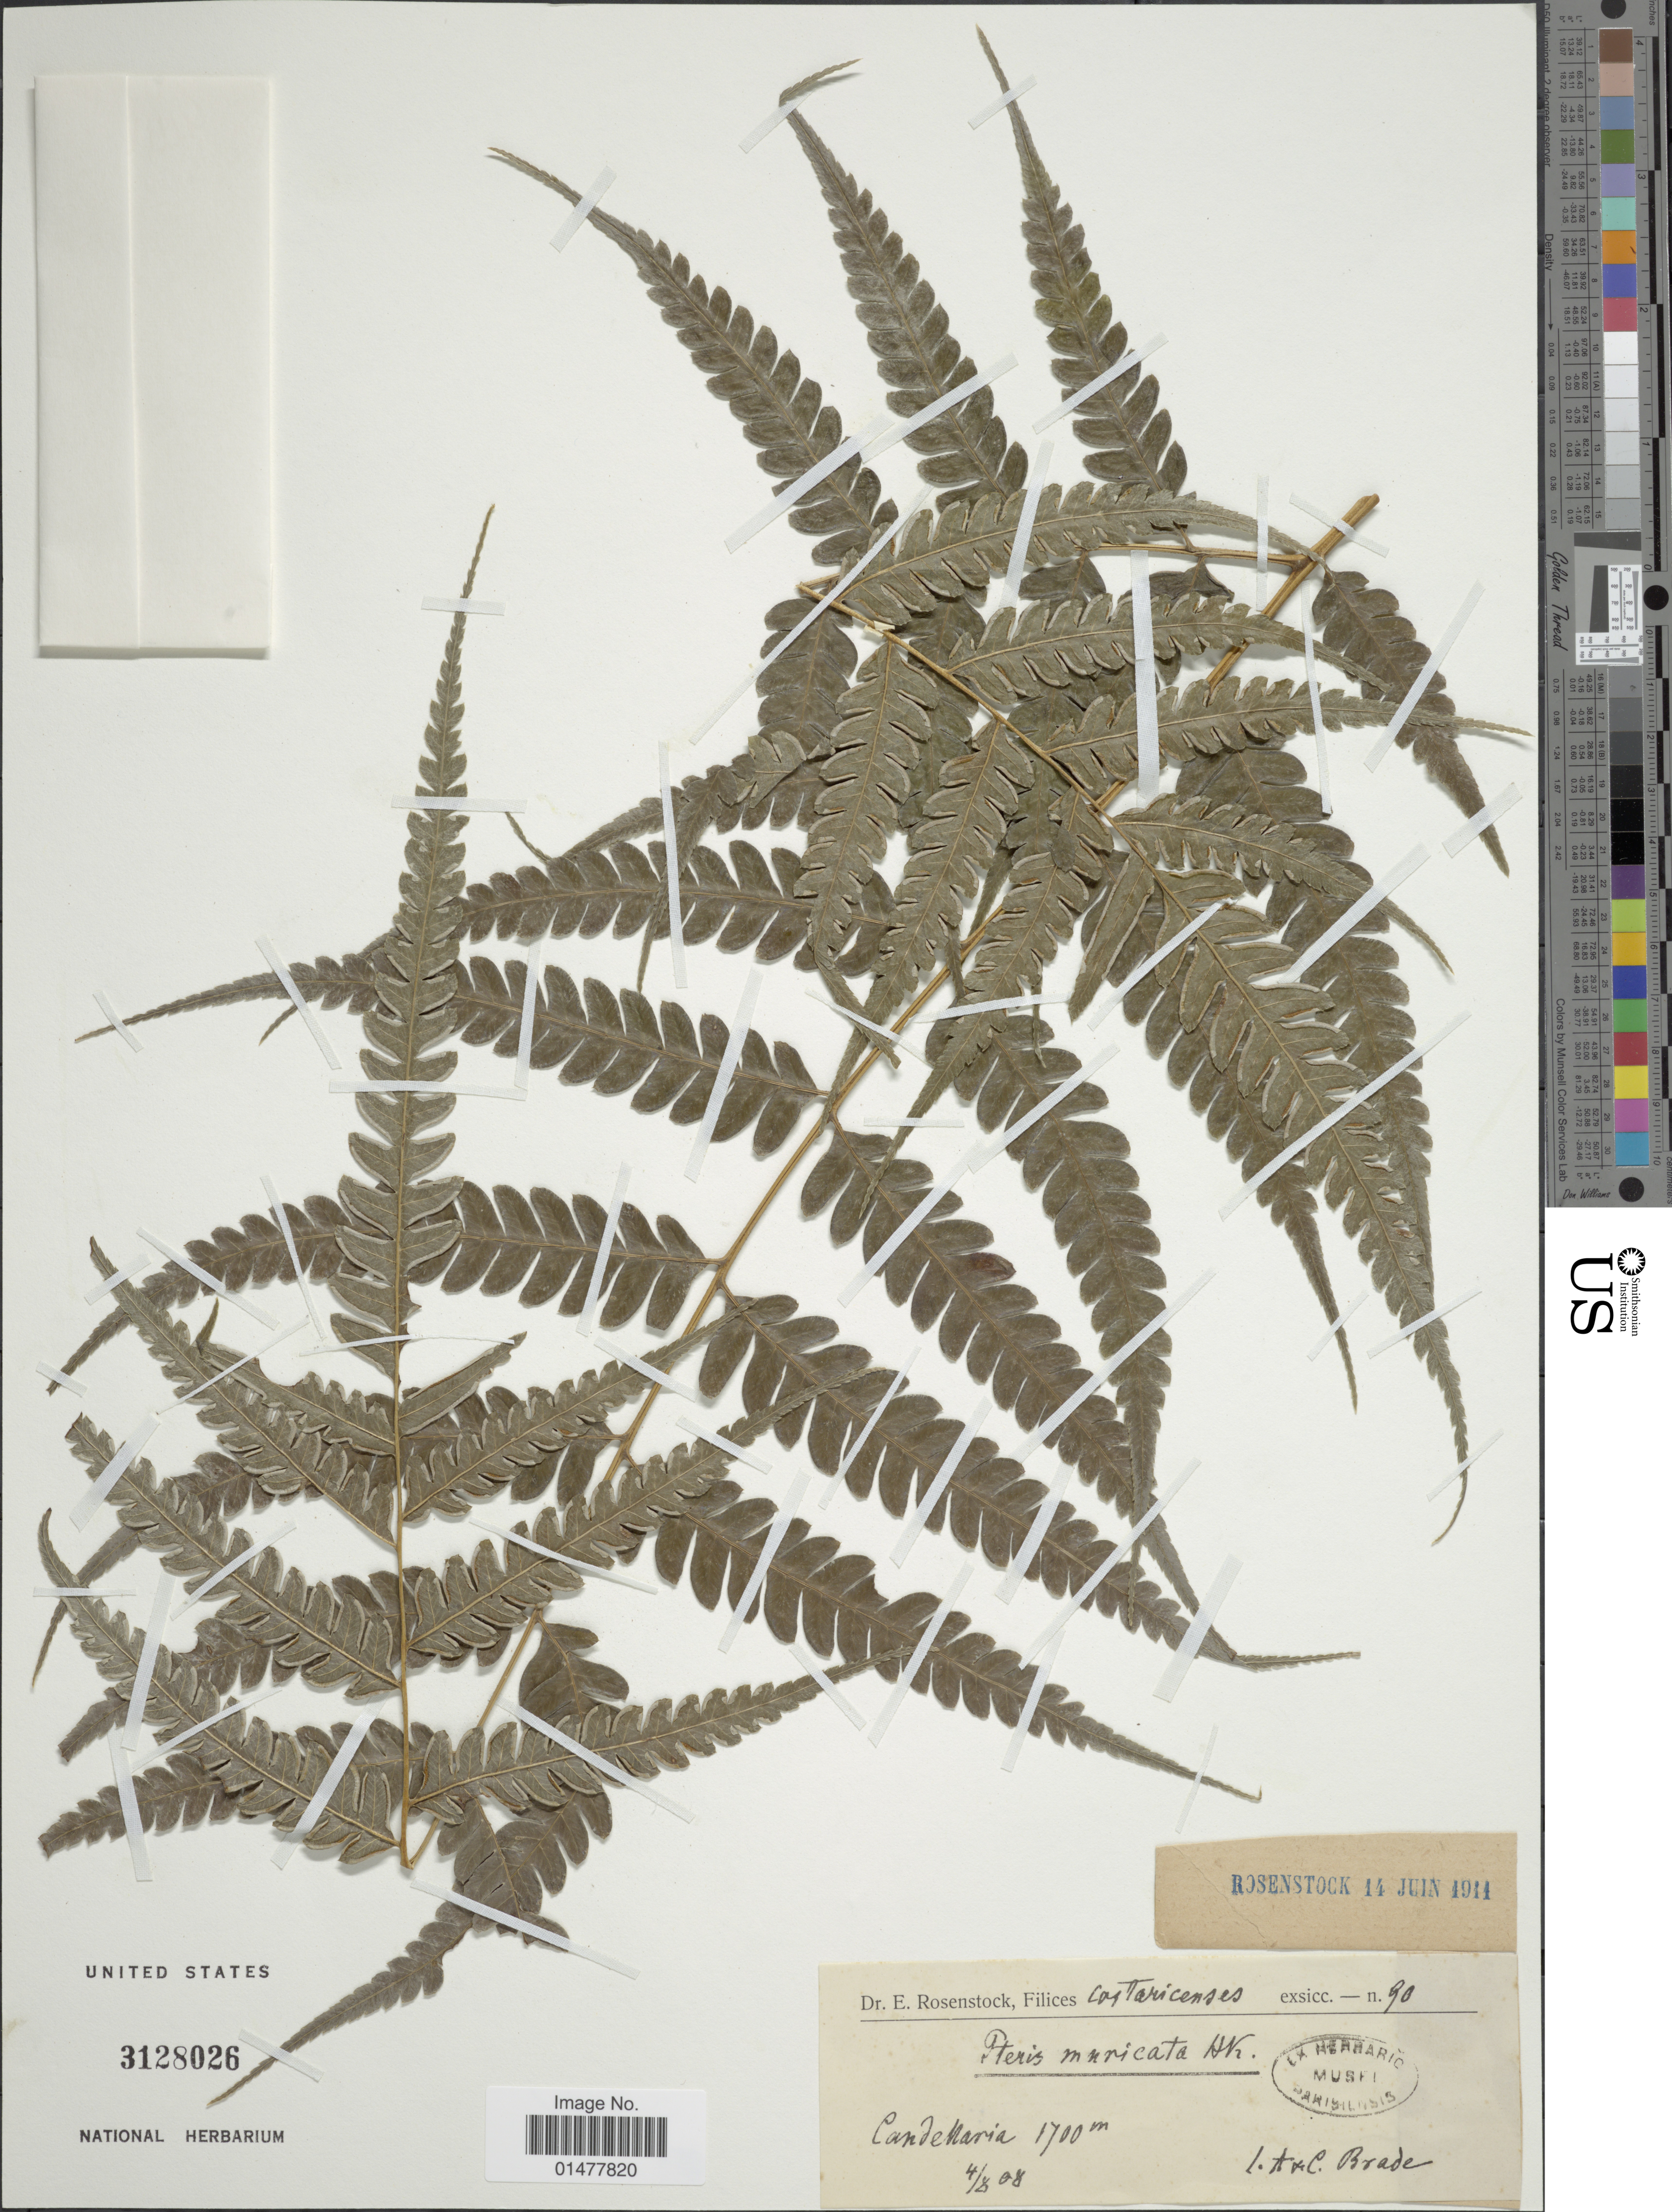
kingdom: Plantae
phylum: Tracheophyta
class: Polypodiopsida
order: Polypodiales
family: Pteridaceae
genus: Pteris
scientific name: Pteris muricata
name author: Rosenst.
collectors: A. Brade & C. Brade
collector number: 90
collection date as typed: Transcribed d/m/y: 4/8/8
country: Costa Rica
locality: Candelaria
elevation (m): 1700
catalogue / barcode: US 3128026